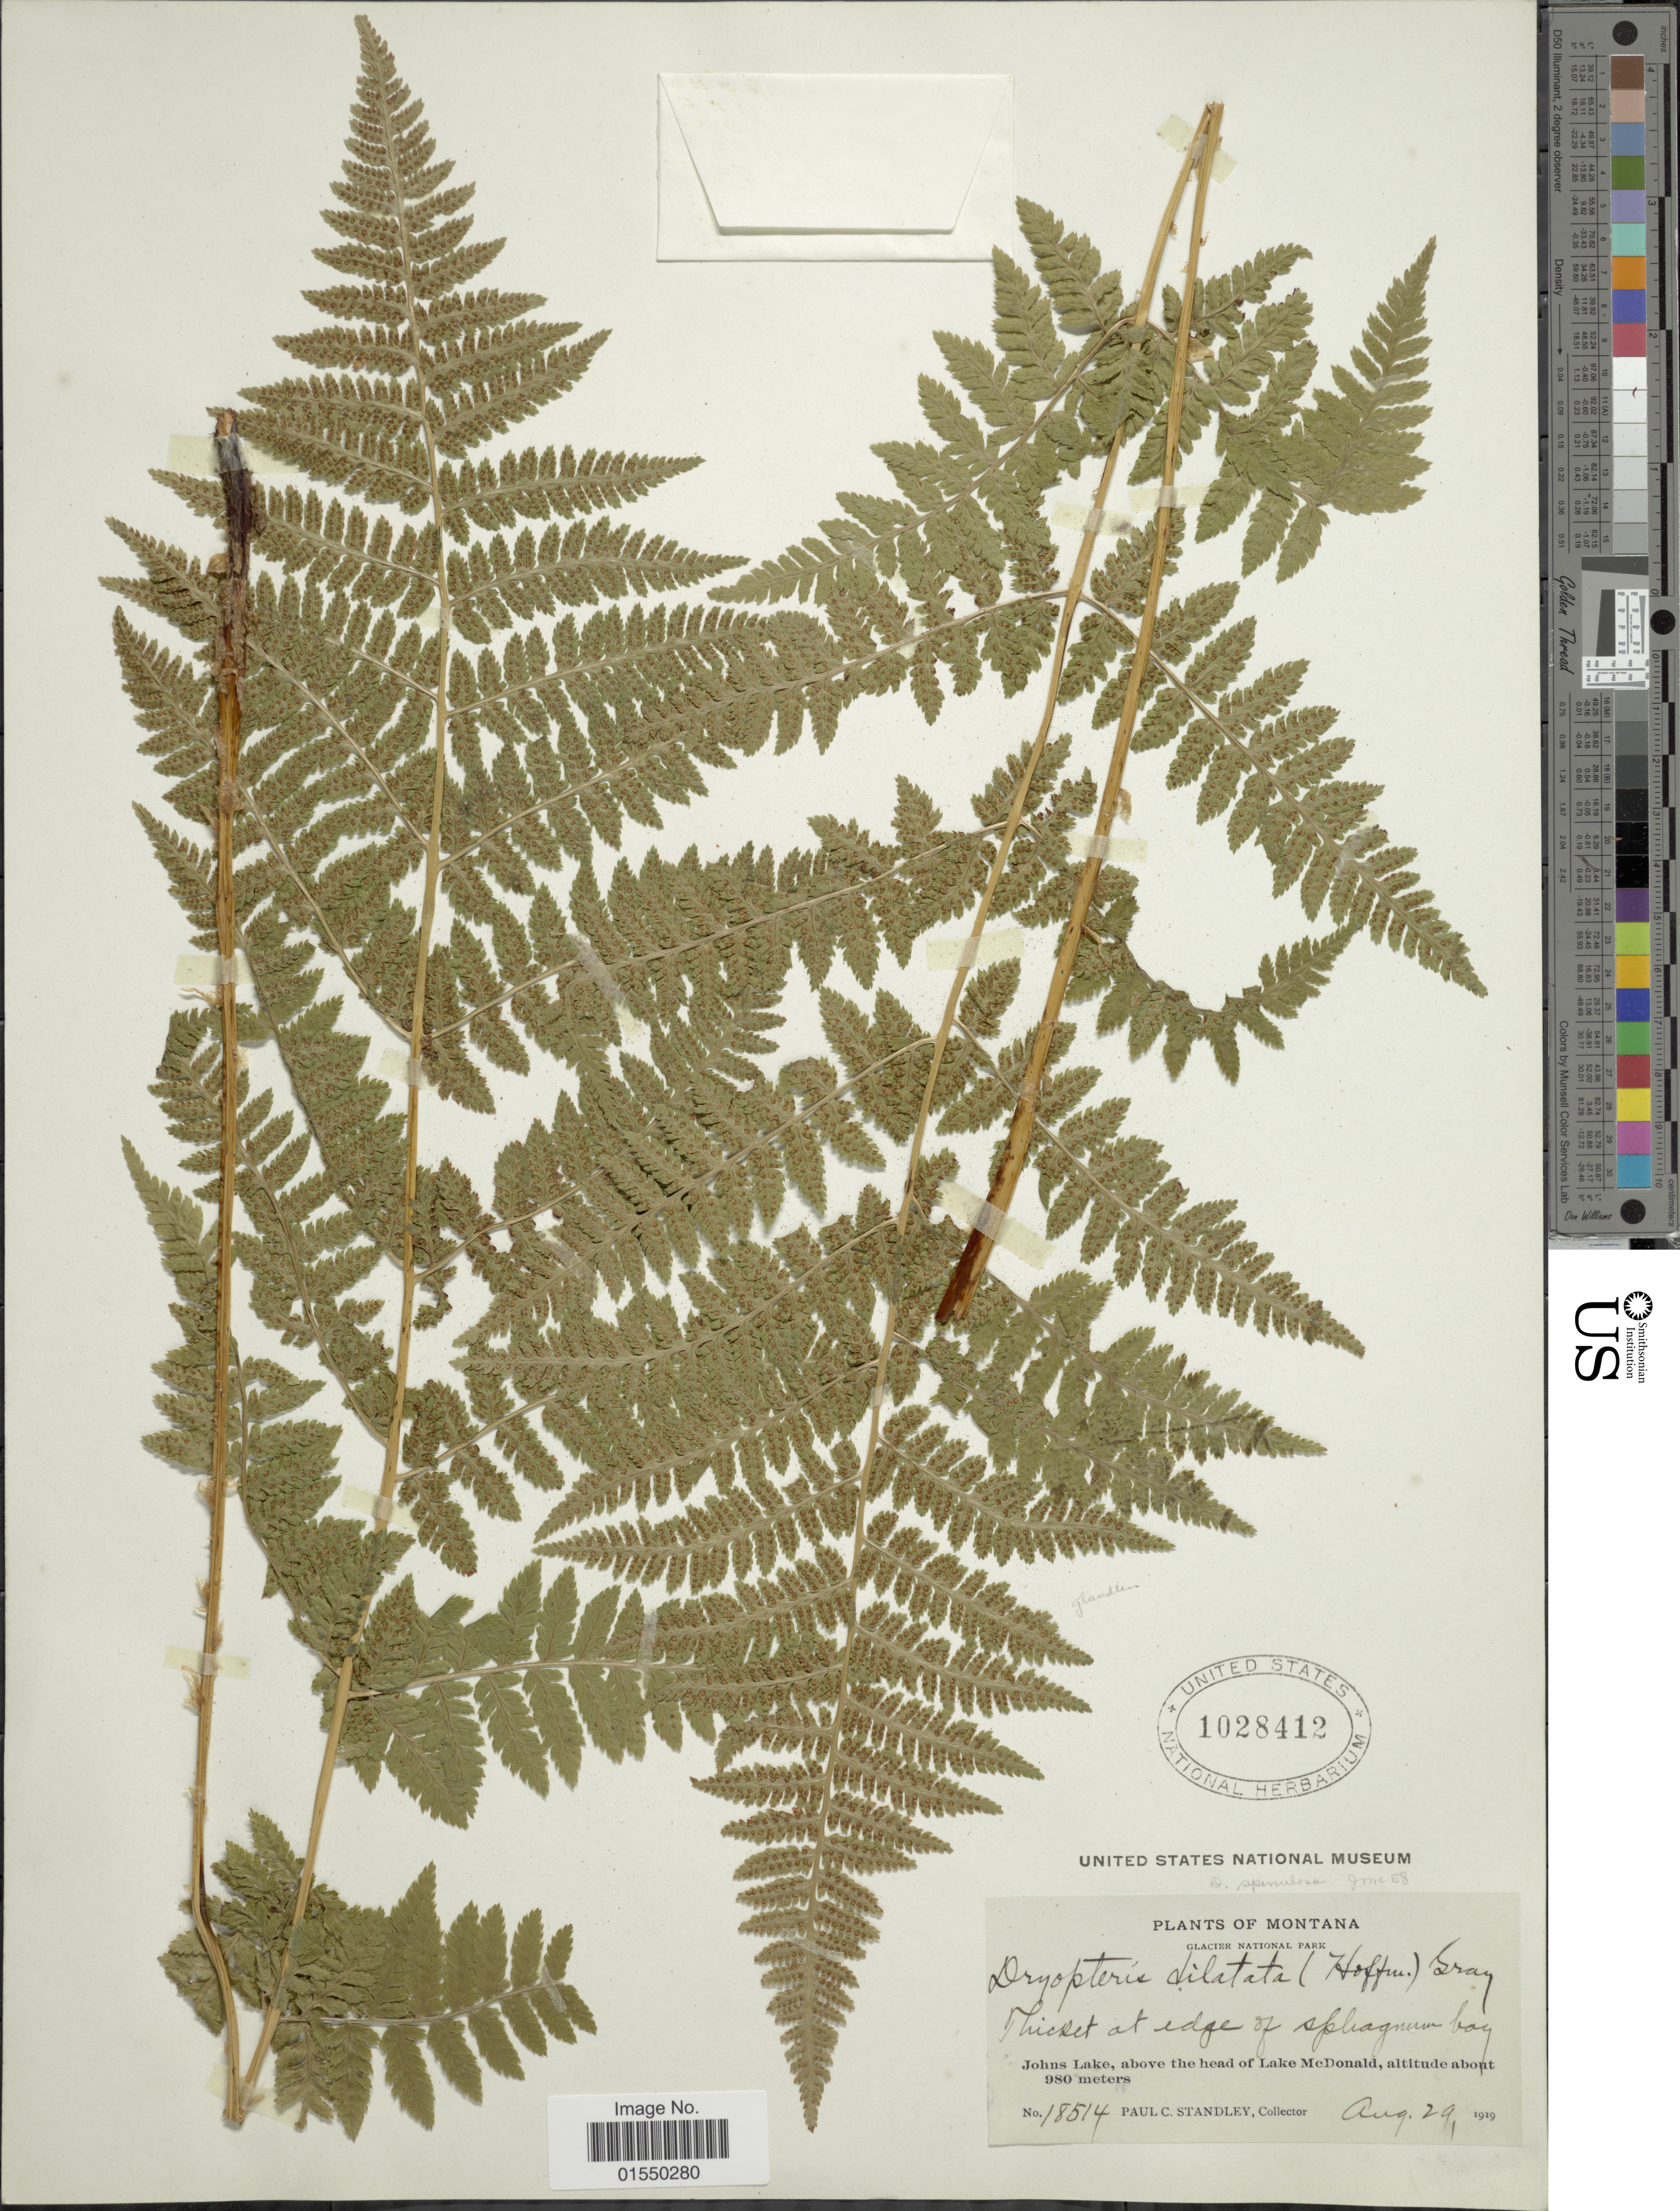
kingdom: Plantae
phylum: Tracheophyta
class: Polypodiopsida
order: Polypodiales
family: Dryopteridaceae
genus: Dryopteris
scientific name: Dryopteris carthusiana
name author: (Villars) H.P. Fuchs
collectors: P. C. Standley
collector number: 18514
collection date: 1919-08-29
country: United States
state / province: Montana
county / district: Flathead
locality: Glacier National Park, Johns Lake, above the head of Lake McDonald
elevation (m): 980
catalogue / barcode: US 1028412